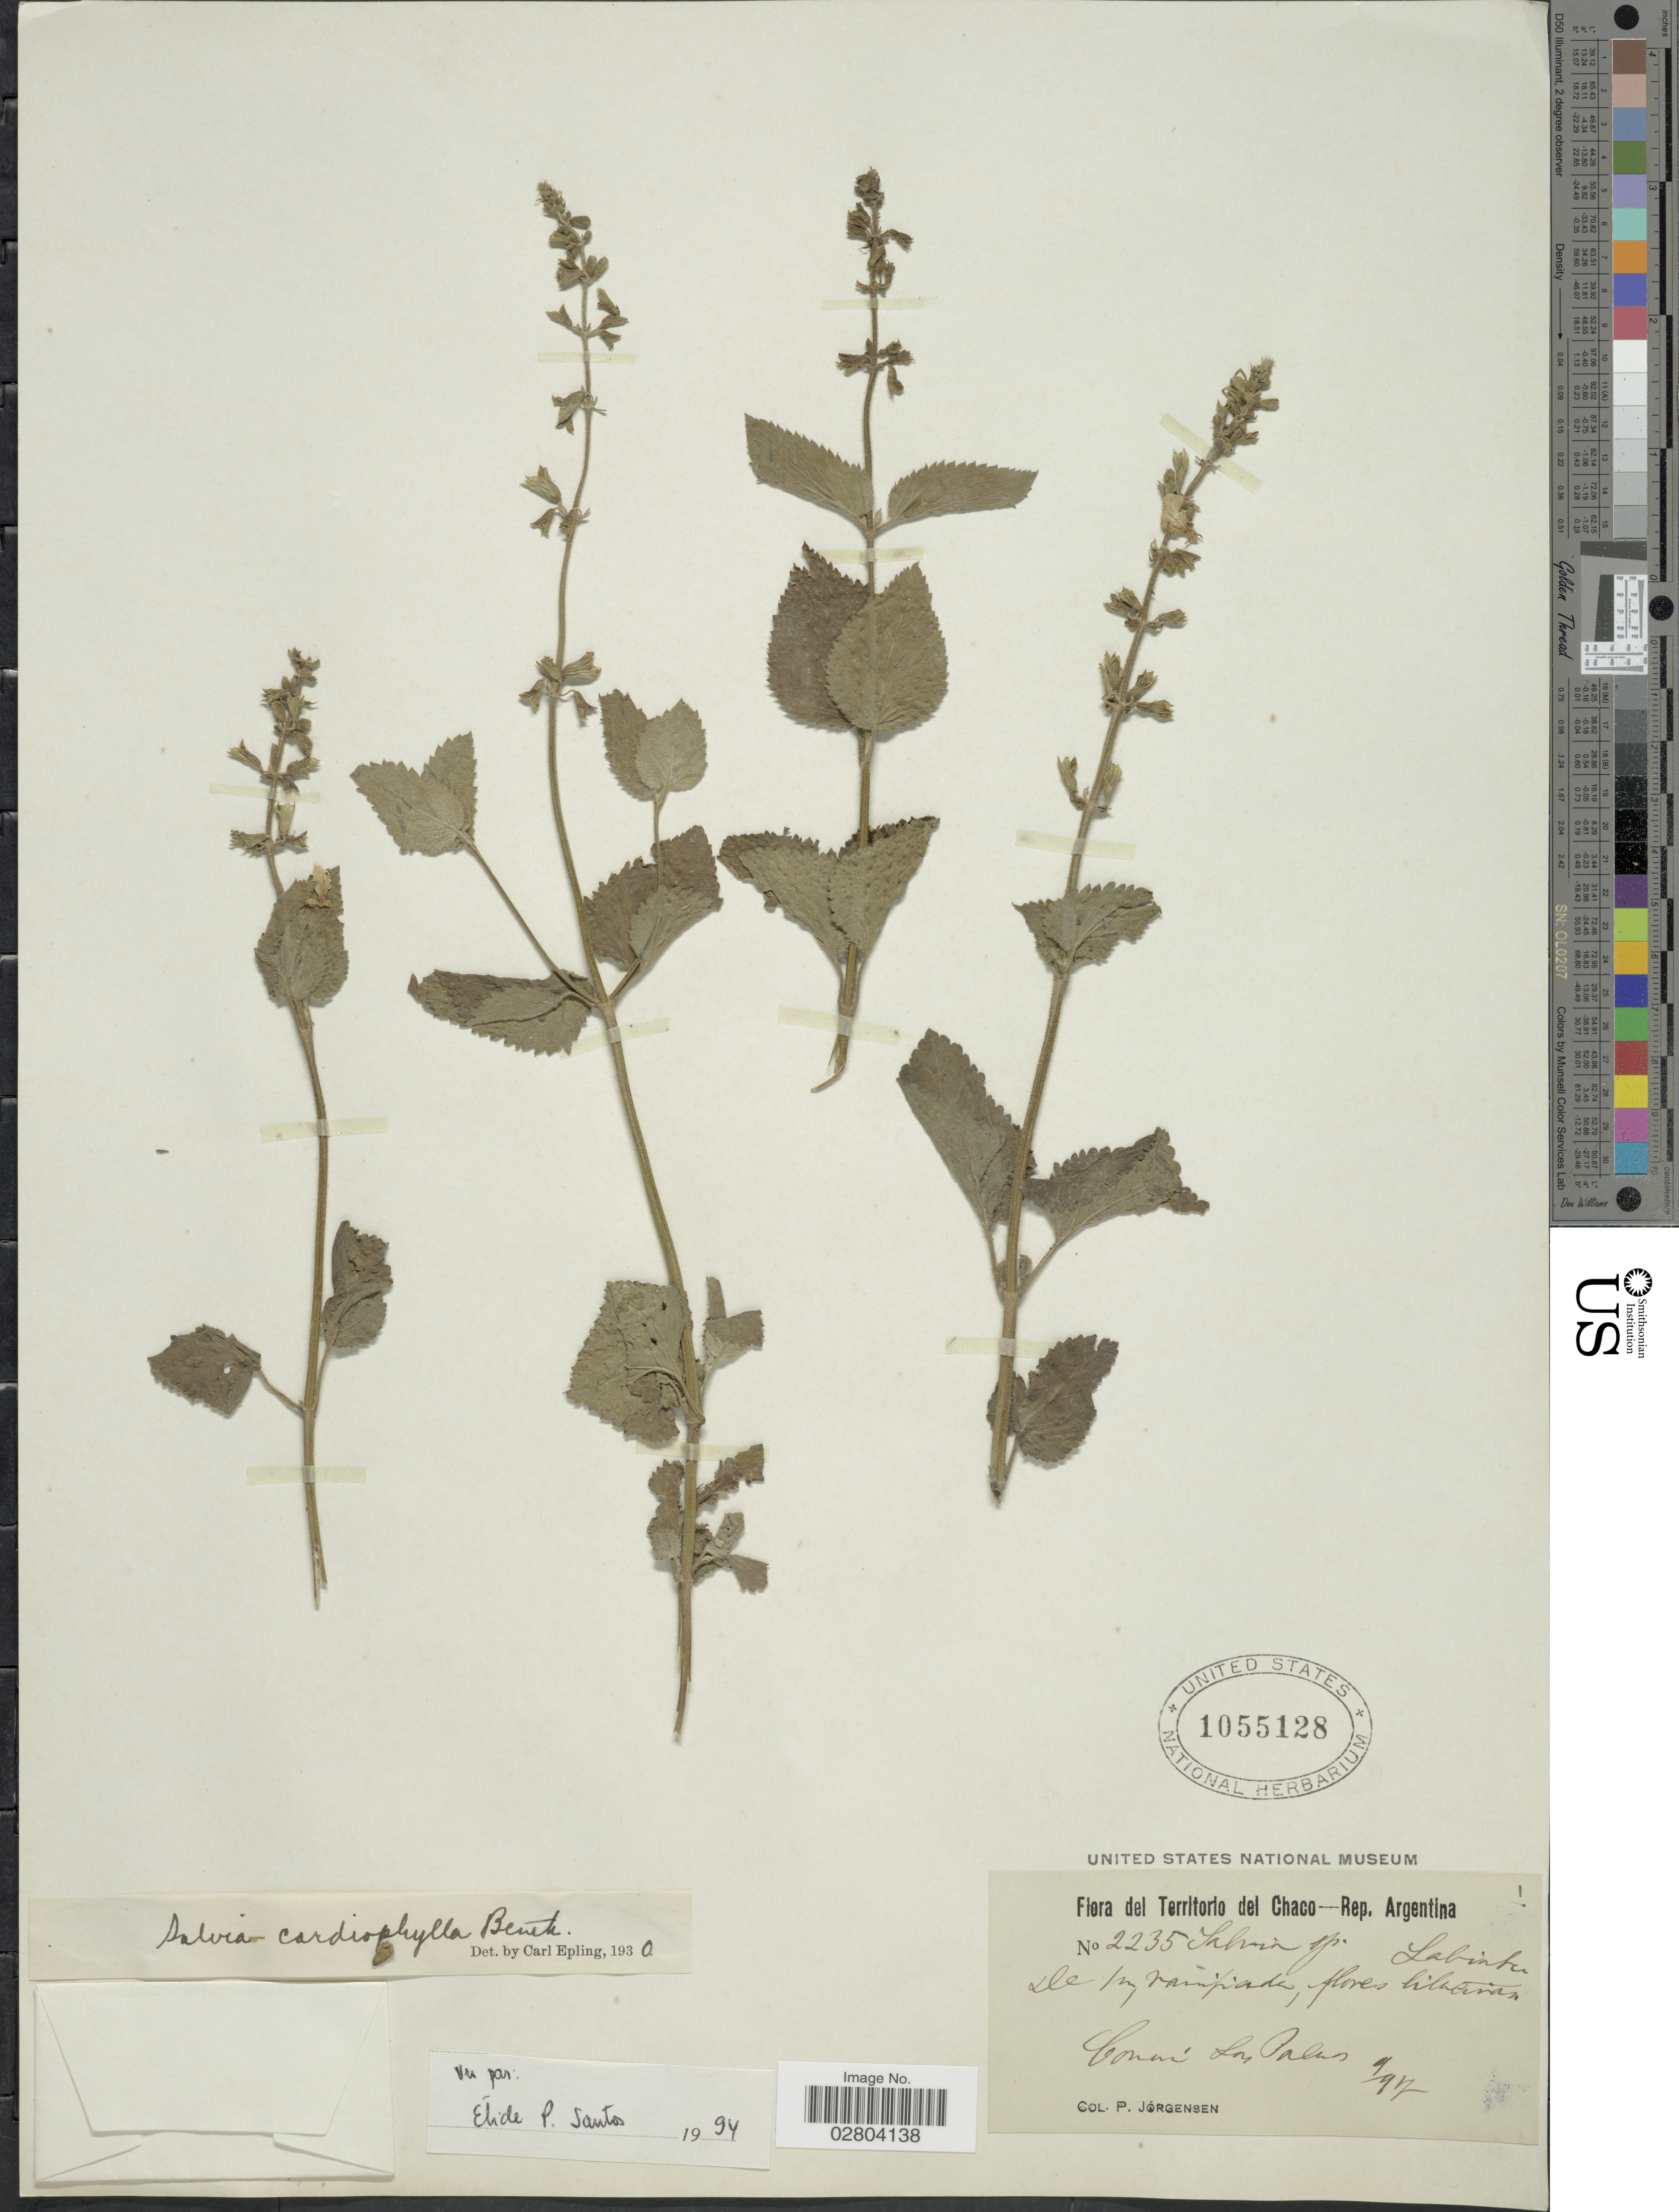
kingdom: Plantae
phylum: Tracheophyta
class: Magnoliopsida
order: Lamiales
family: Lamiaceae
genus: Salvia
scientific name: Salvia cardiophylla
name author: Benth.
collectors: P. Jörgensen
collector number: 2235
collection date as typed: Transcribed d/m/y: 9/9/17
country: Argentina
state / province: Chaco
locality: Territorio del Chaco. Comun Los Palmas.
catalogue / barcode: US 1055128